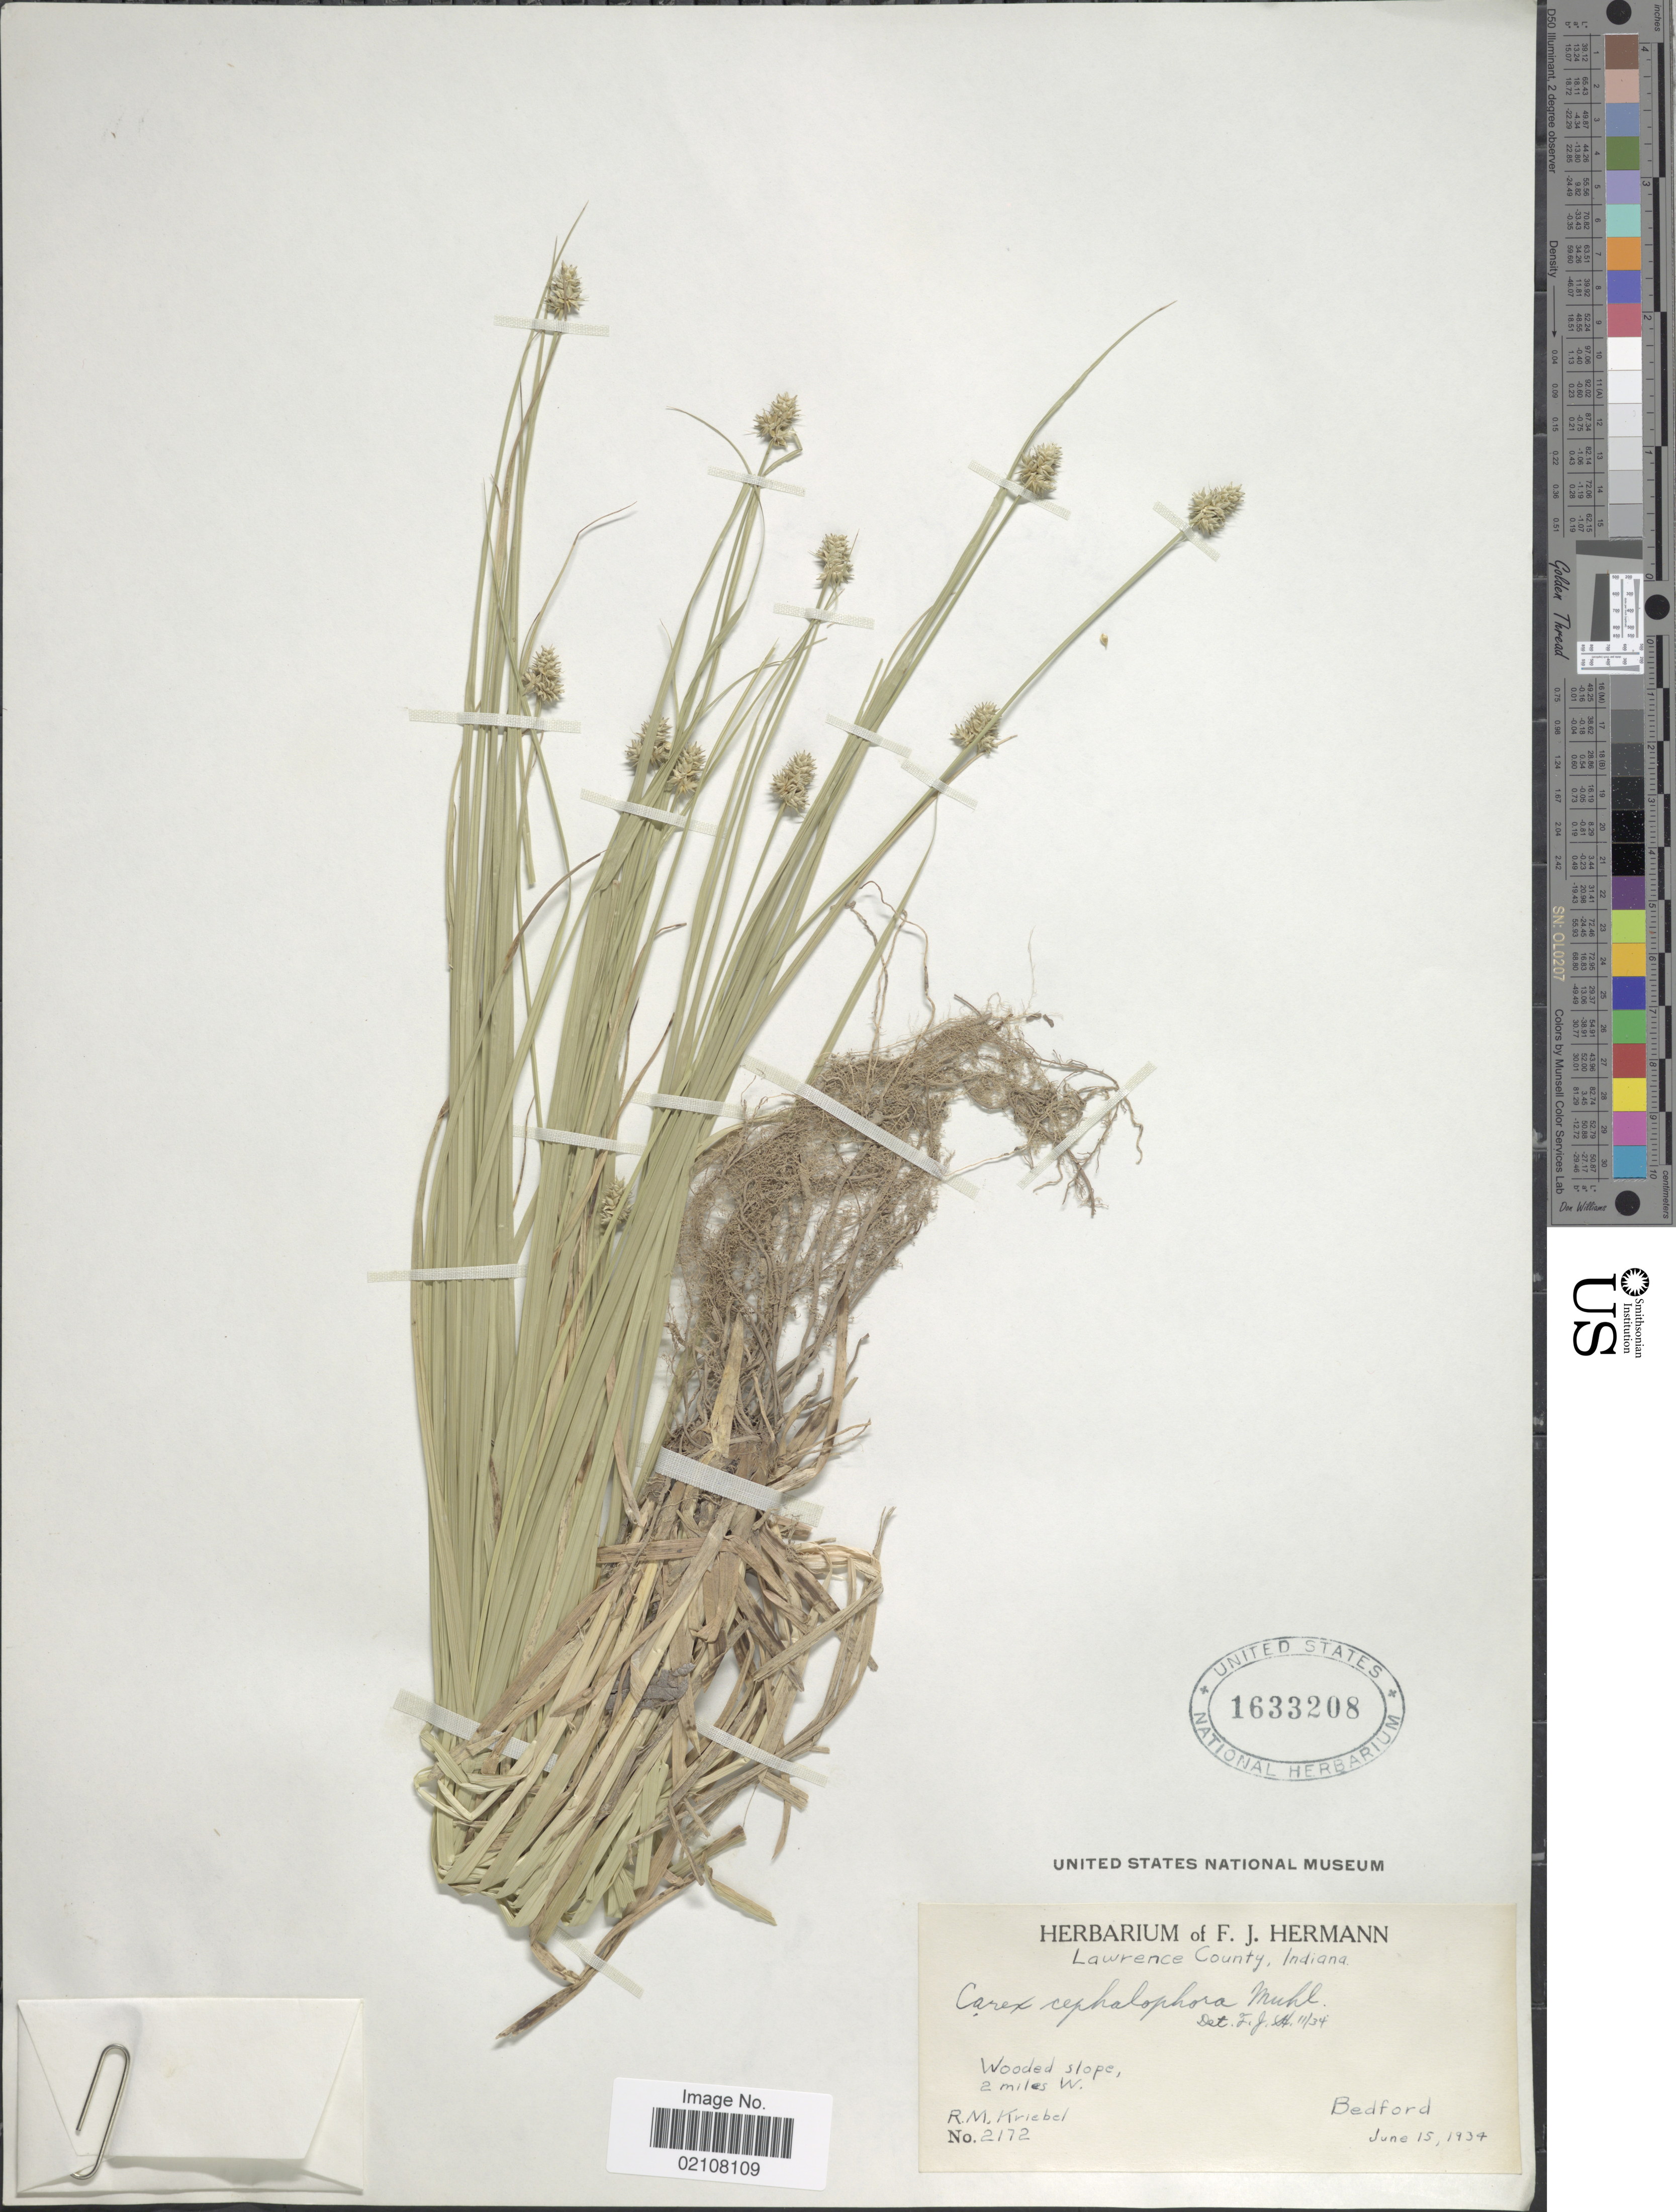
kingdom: Plantae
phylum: Tracheophyta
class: Liliopsida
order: Poales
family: Cyperaceae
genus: Carex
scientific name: Carex cephalophora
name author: Muhl. ex Willd.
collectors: R. M. Kriebel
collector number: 2172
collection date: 1934-06-15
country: United States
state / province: Indiana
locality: Lawrence County, wooded slope, 2 miles W. Bedford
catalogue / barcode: US 1633208